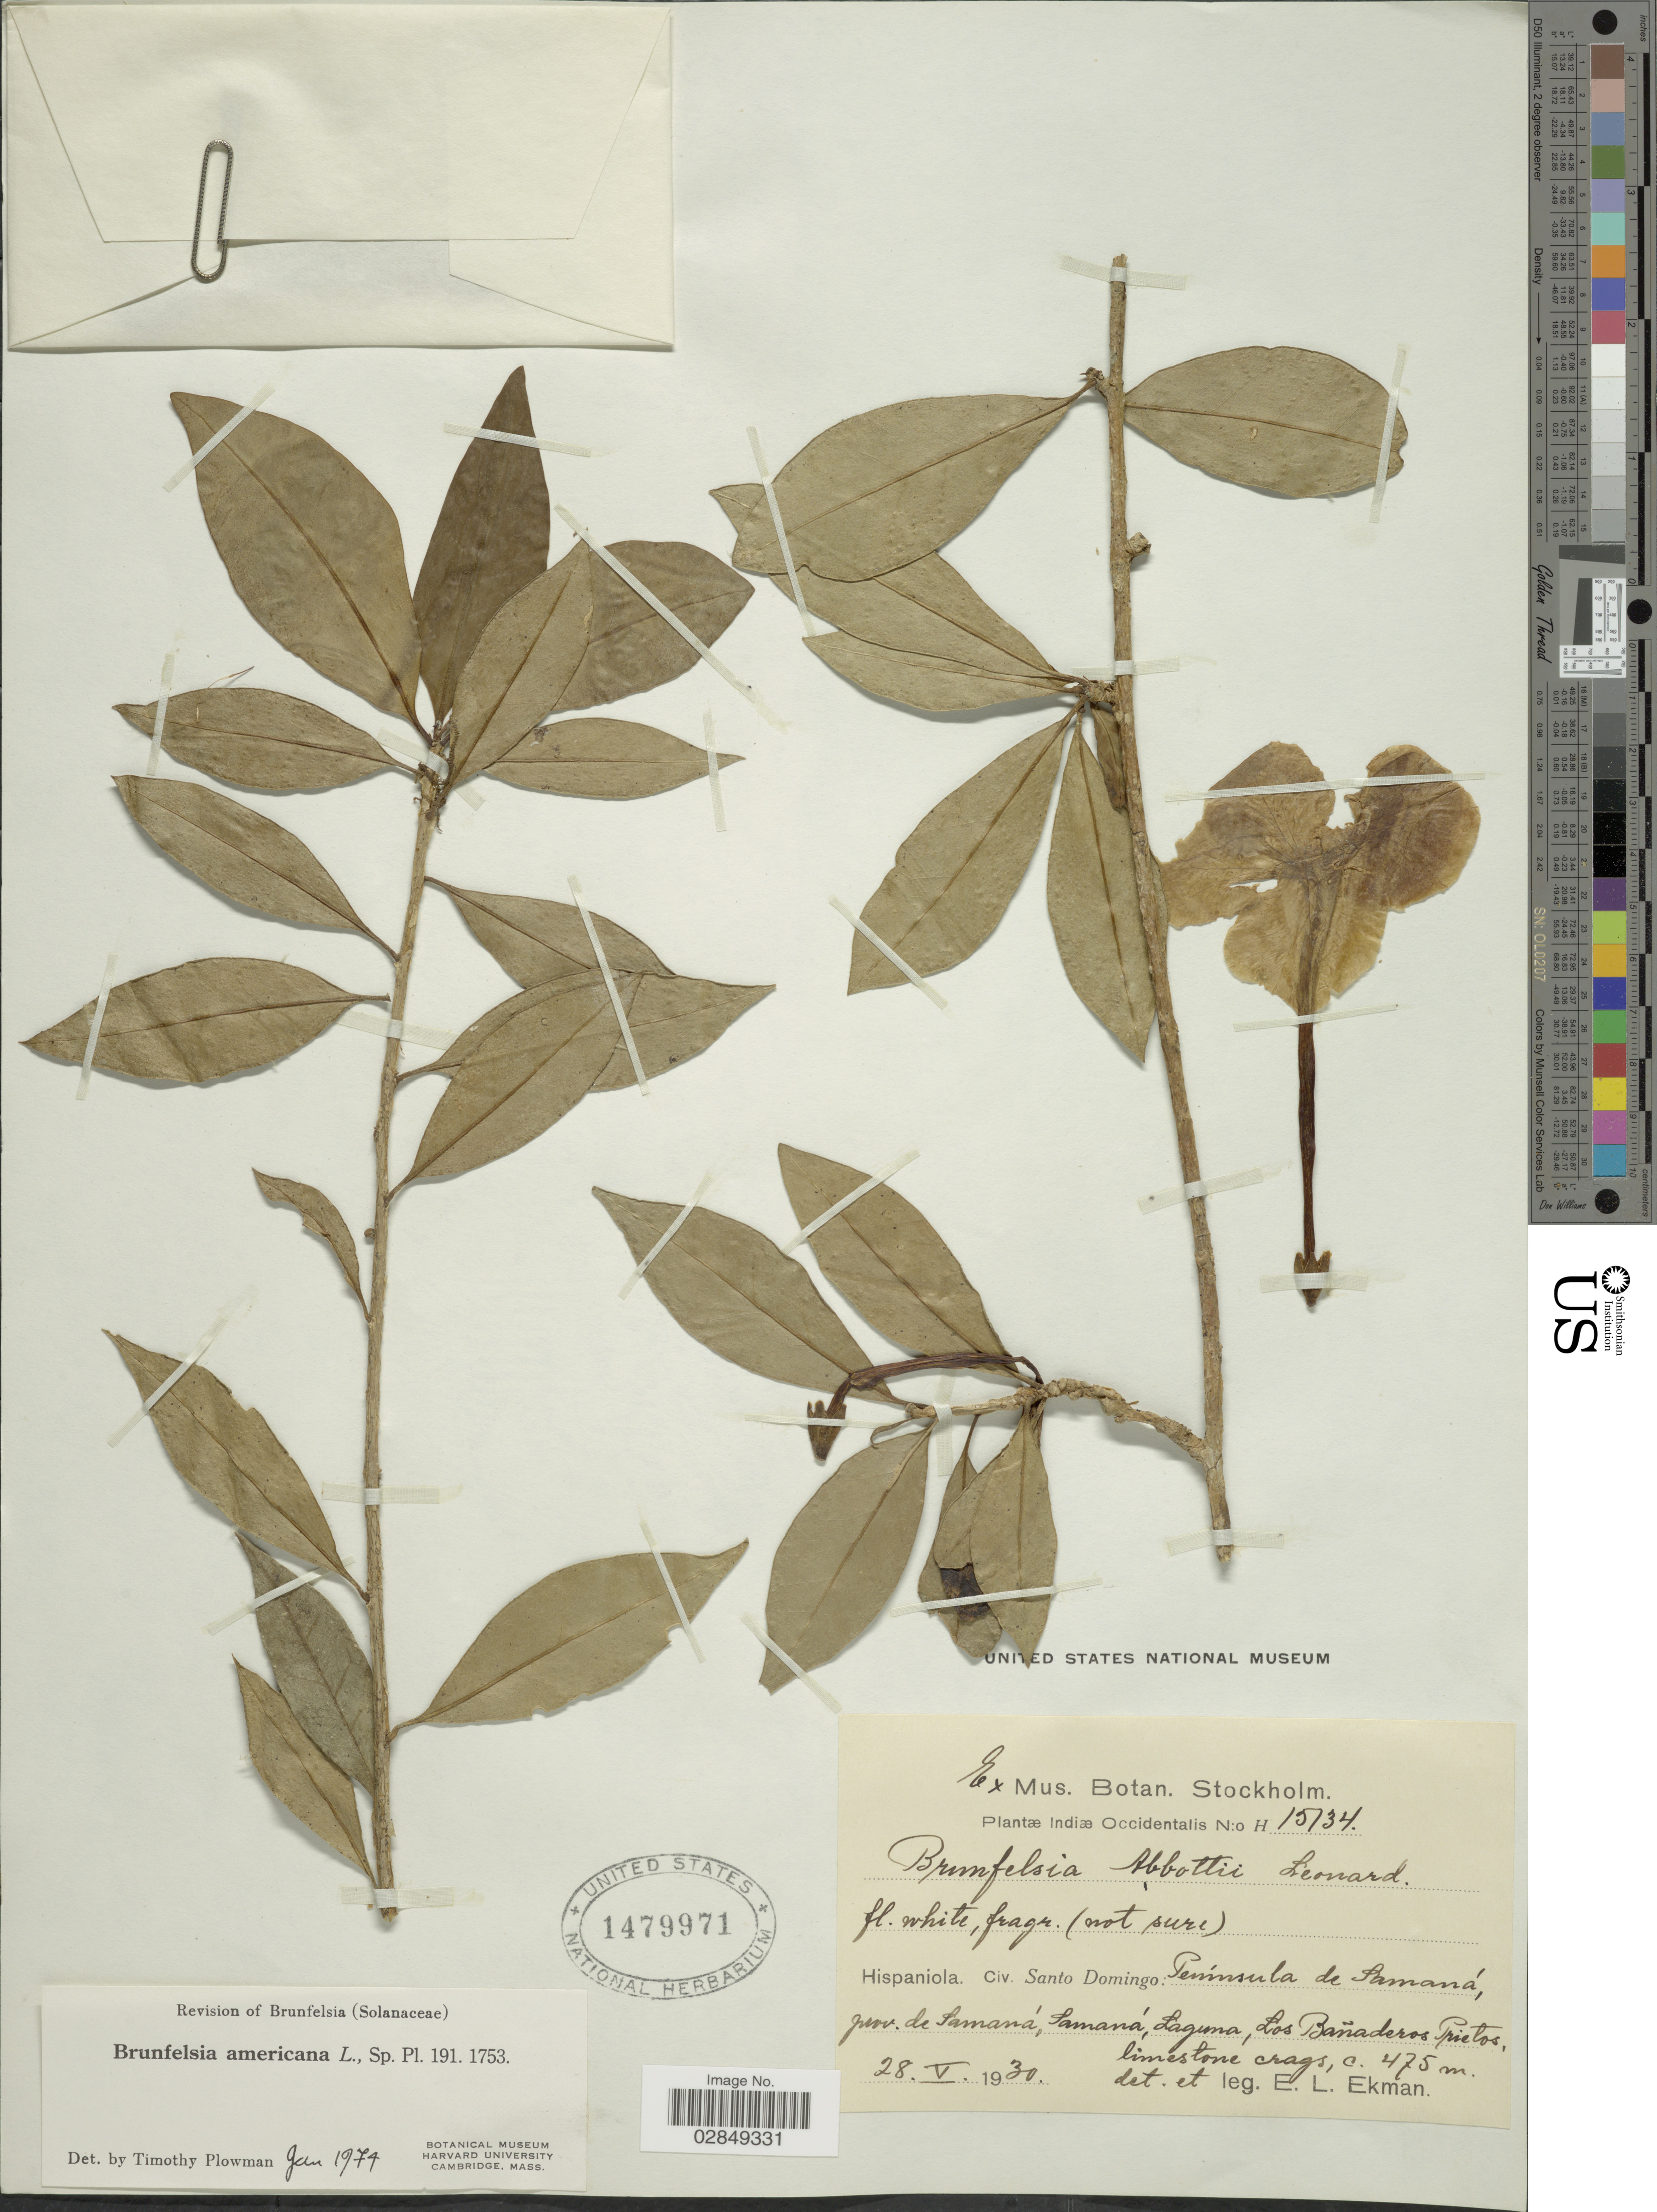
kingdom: Plantae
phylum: Tracheophyta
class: Magnoliopsida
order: Solanales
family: Solanaceae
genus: Brunfelsia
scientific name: Brunfelsia americana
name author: L.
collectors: E. L. Ekman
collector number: H15134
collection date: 1930-05-28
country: Dominican Republic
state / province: Samaná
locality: Indiæ Occidentalis. Hispaniola. Civ. Santo Domingo: Península de Samaná, prov. de Samaná, Samaná, Laguna, Los Bañaderos Prietos.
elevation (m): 475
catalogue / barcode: US 1479971